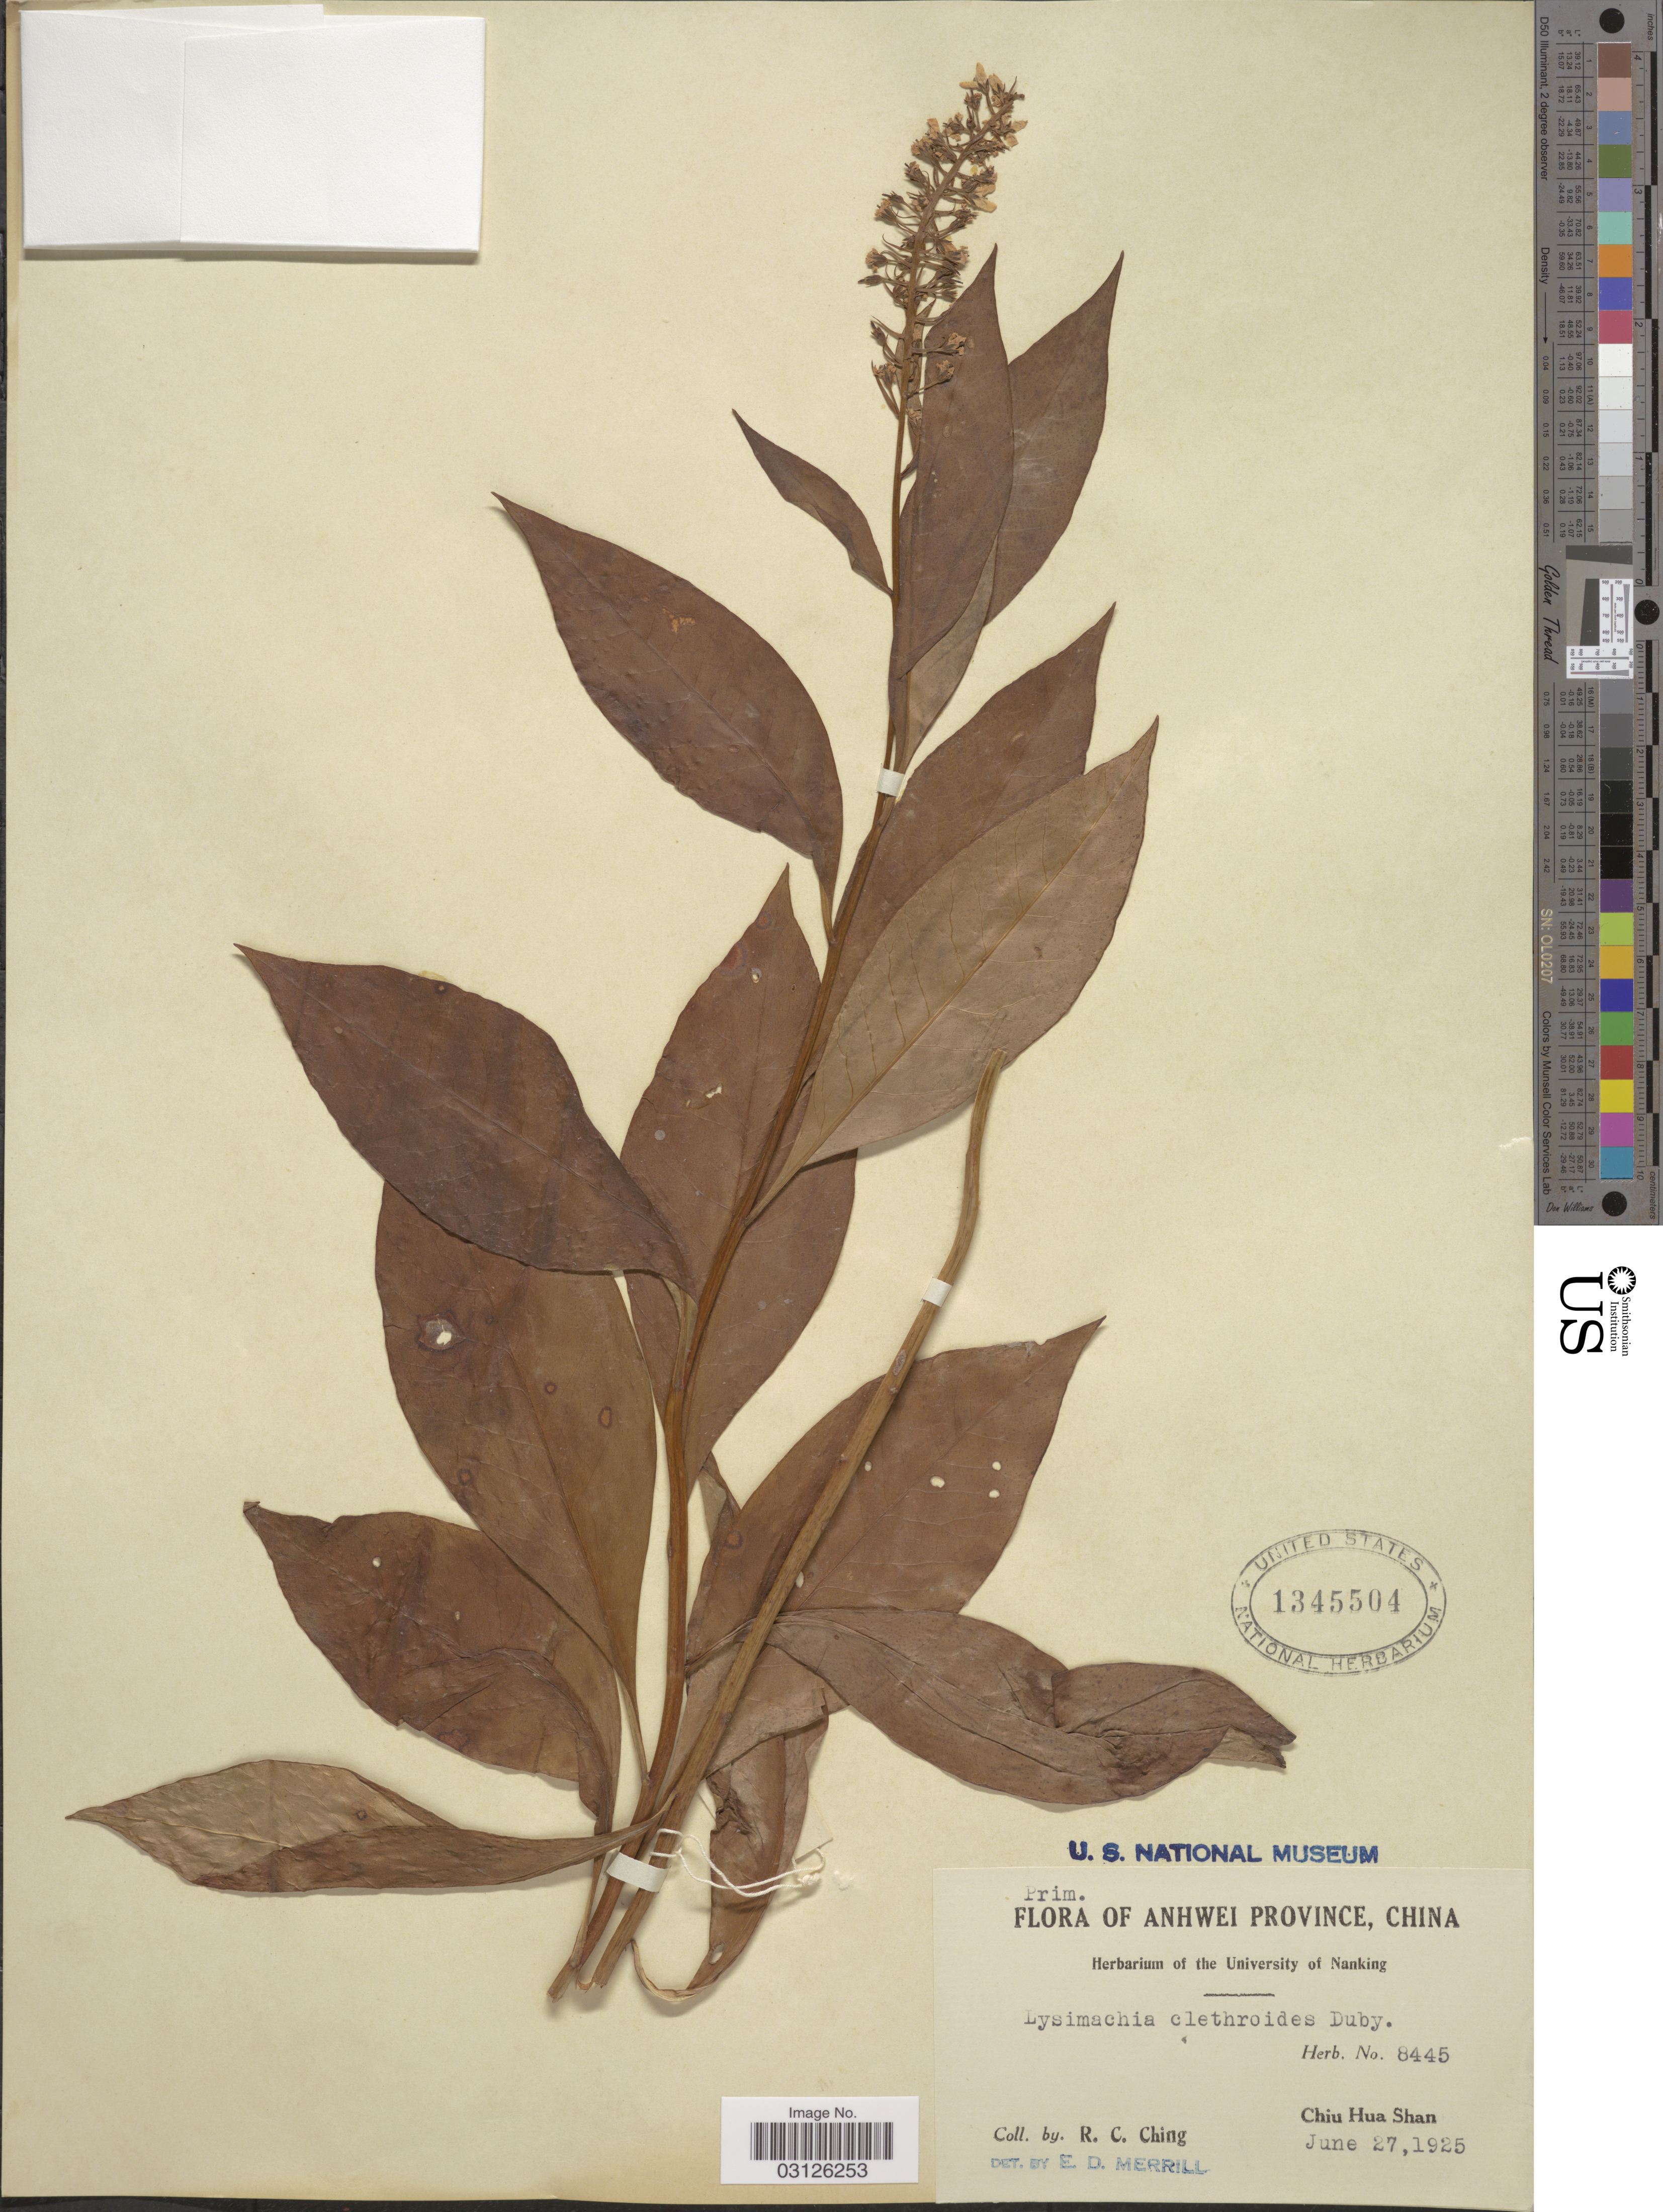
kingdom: Plantae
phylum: Tracheophyta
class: Magnoliopsida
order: Ericales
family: Primulaceae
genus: Lysimachia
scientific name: Lysimachia clethroides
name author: Duby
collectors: R. C. Ching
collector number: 8445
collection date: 1925-06-27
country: China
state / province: Anhui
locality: Anhwei Province. Chiu Hua Shan.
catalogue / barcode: US 1345504